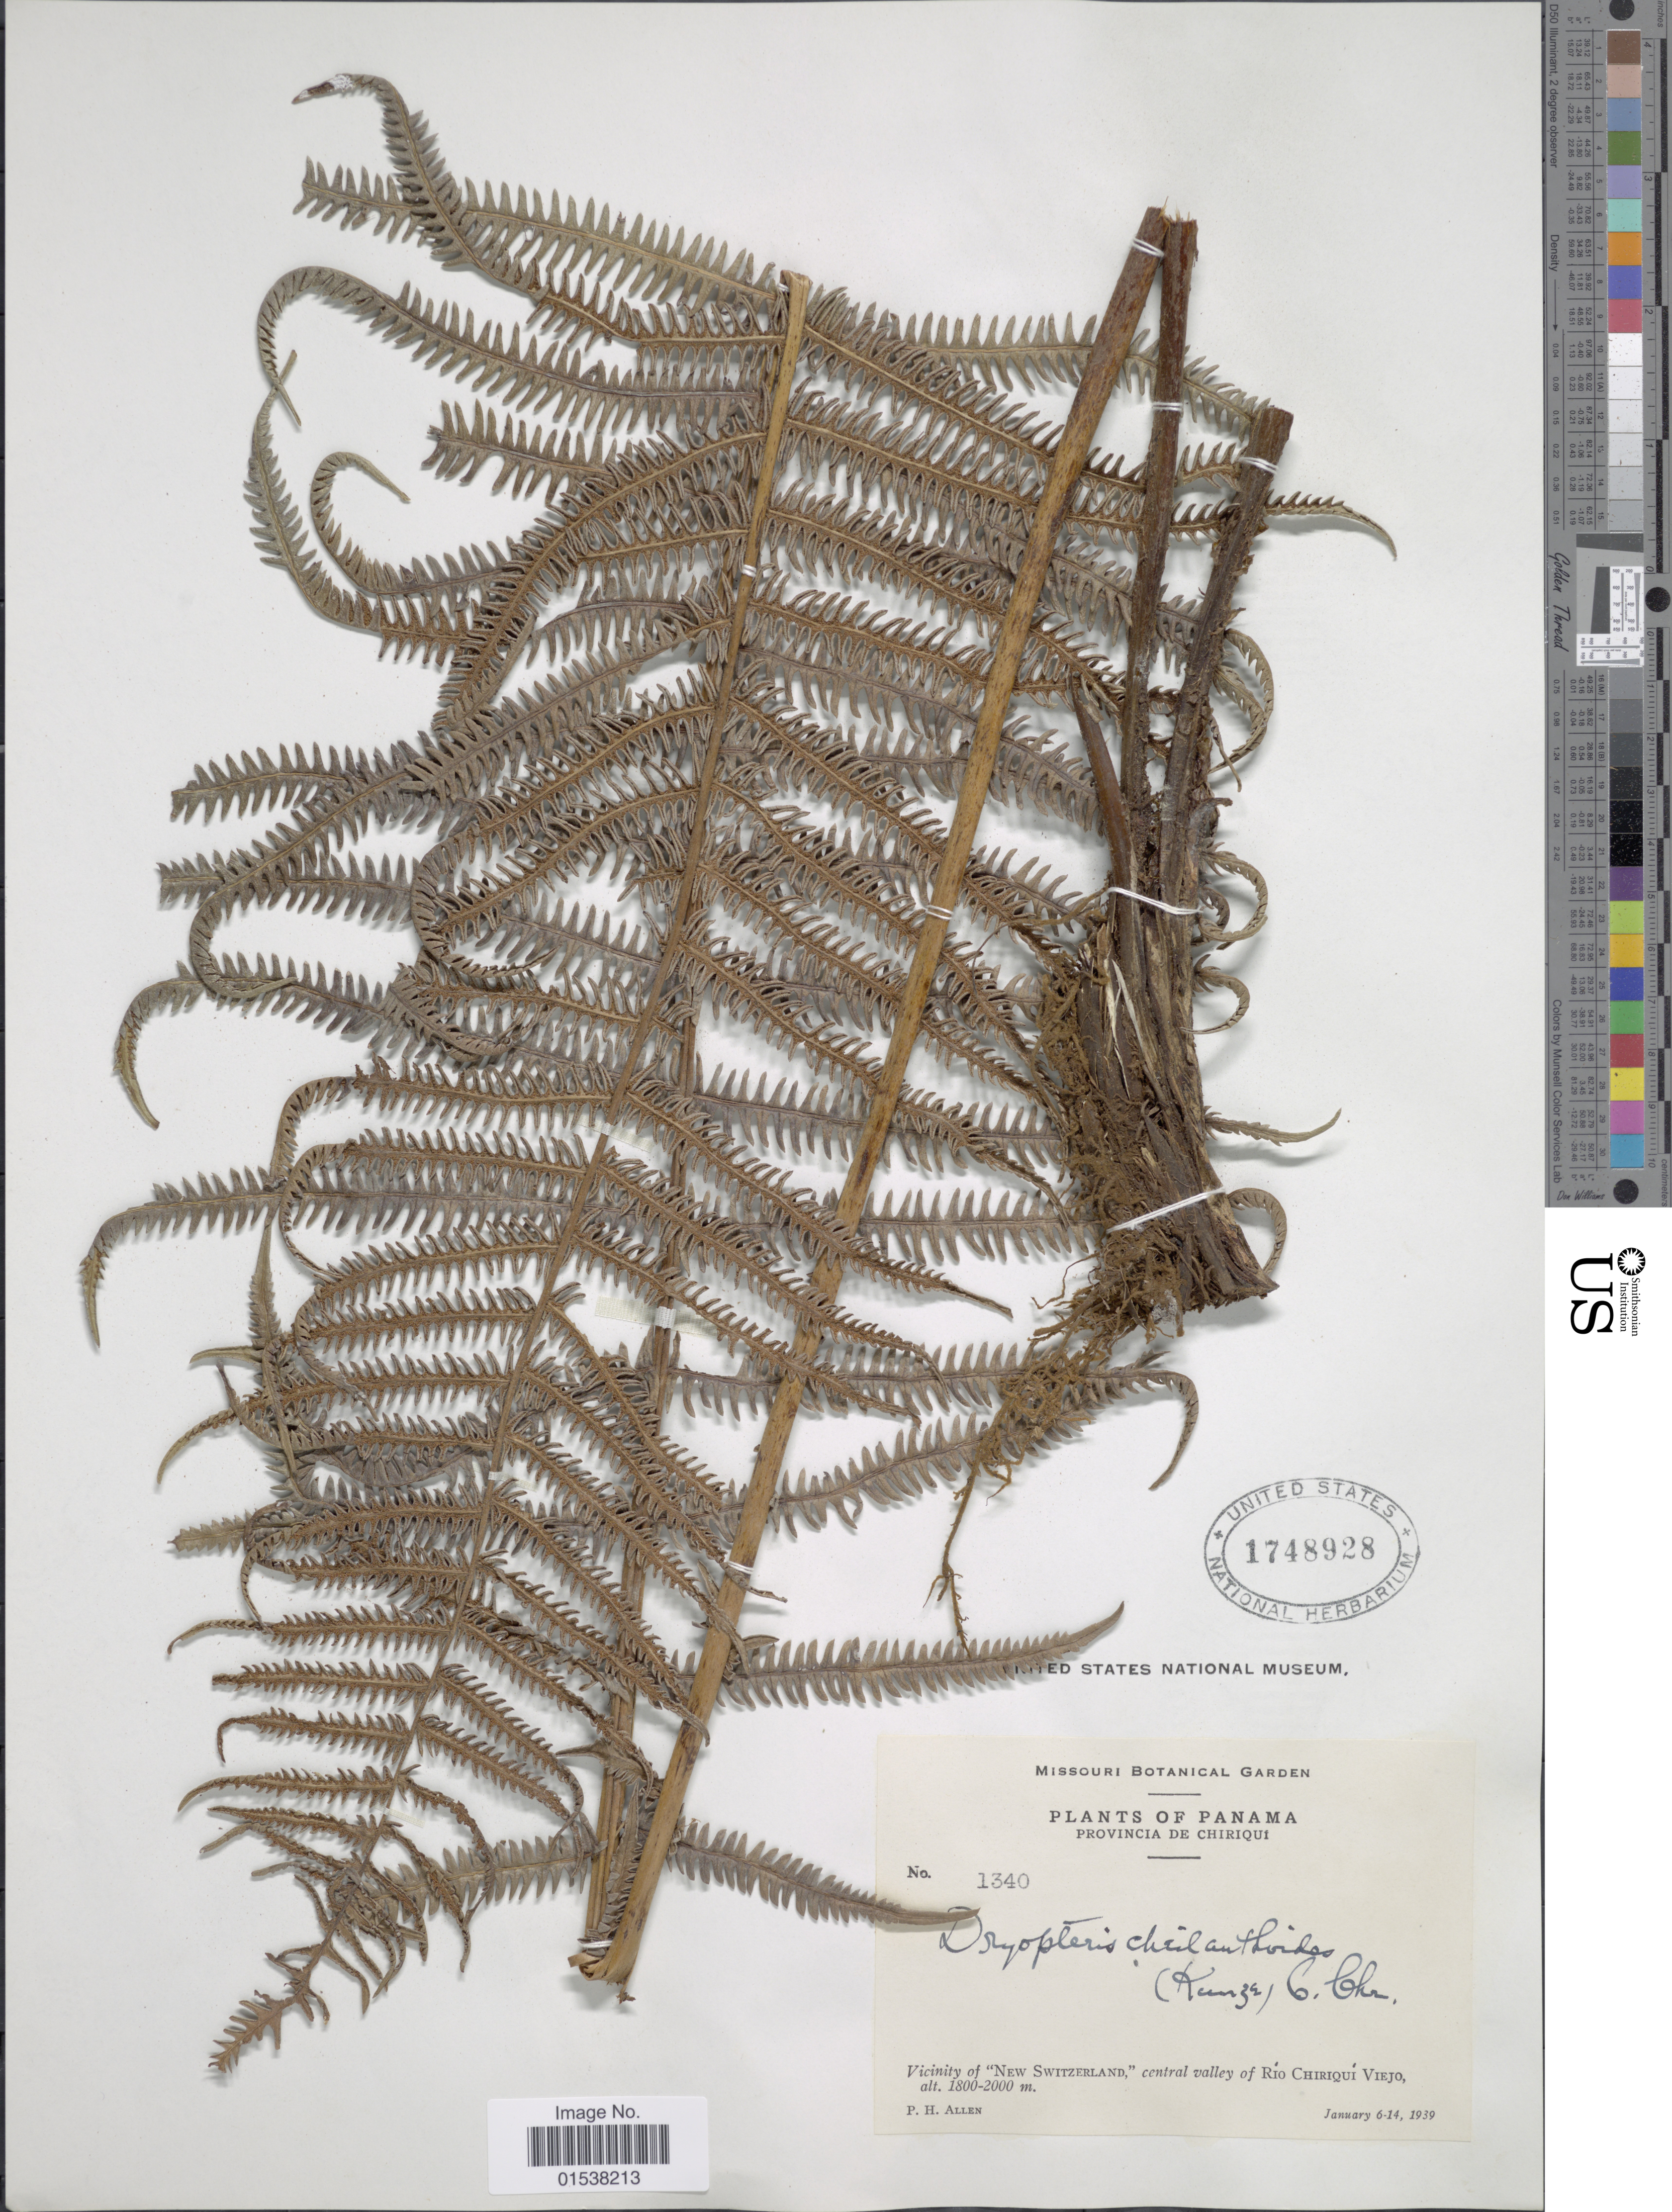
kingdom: Plantae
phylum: Tracheophyta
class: Polypodiopsida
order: Polypodiales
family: Thelypteridaceae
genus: Amauropelta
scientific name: Amauropelta cheilanthoides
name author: (Kunze) Á. Löve & D. Löve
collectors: P. H. Allen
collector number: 1340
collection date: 1939-01-06/1939-01-14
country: Panama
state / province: Chiriqui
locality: Provincia de Chiriqui, Vicinity of New Switzerland, central valley of rio Chiriqui Viejo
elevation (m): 1800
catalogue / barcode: US 1748928